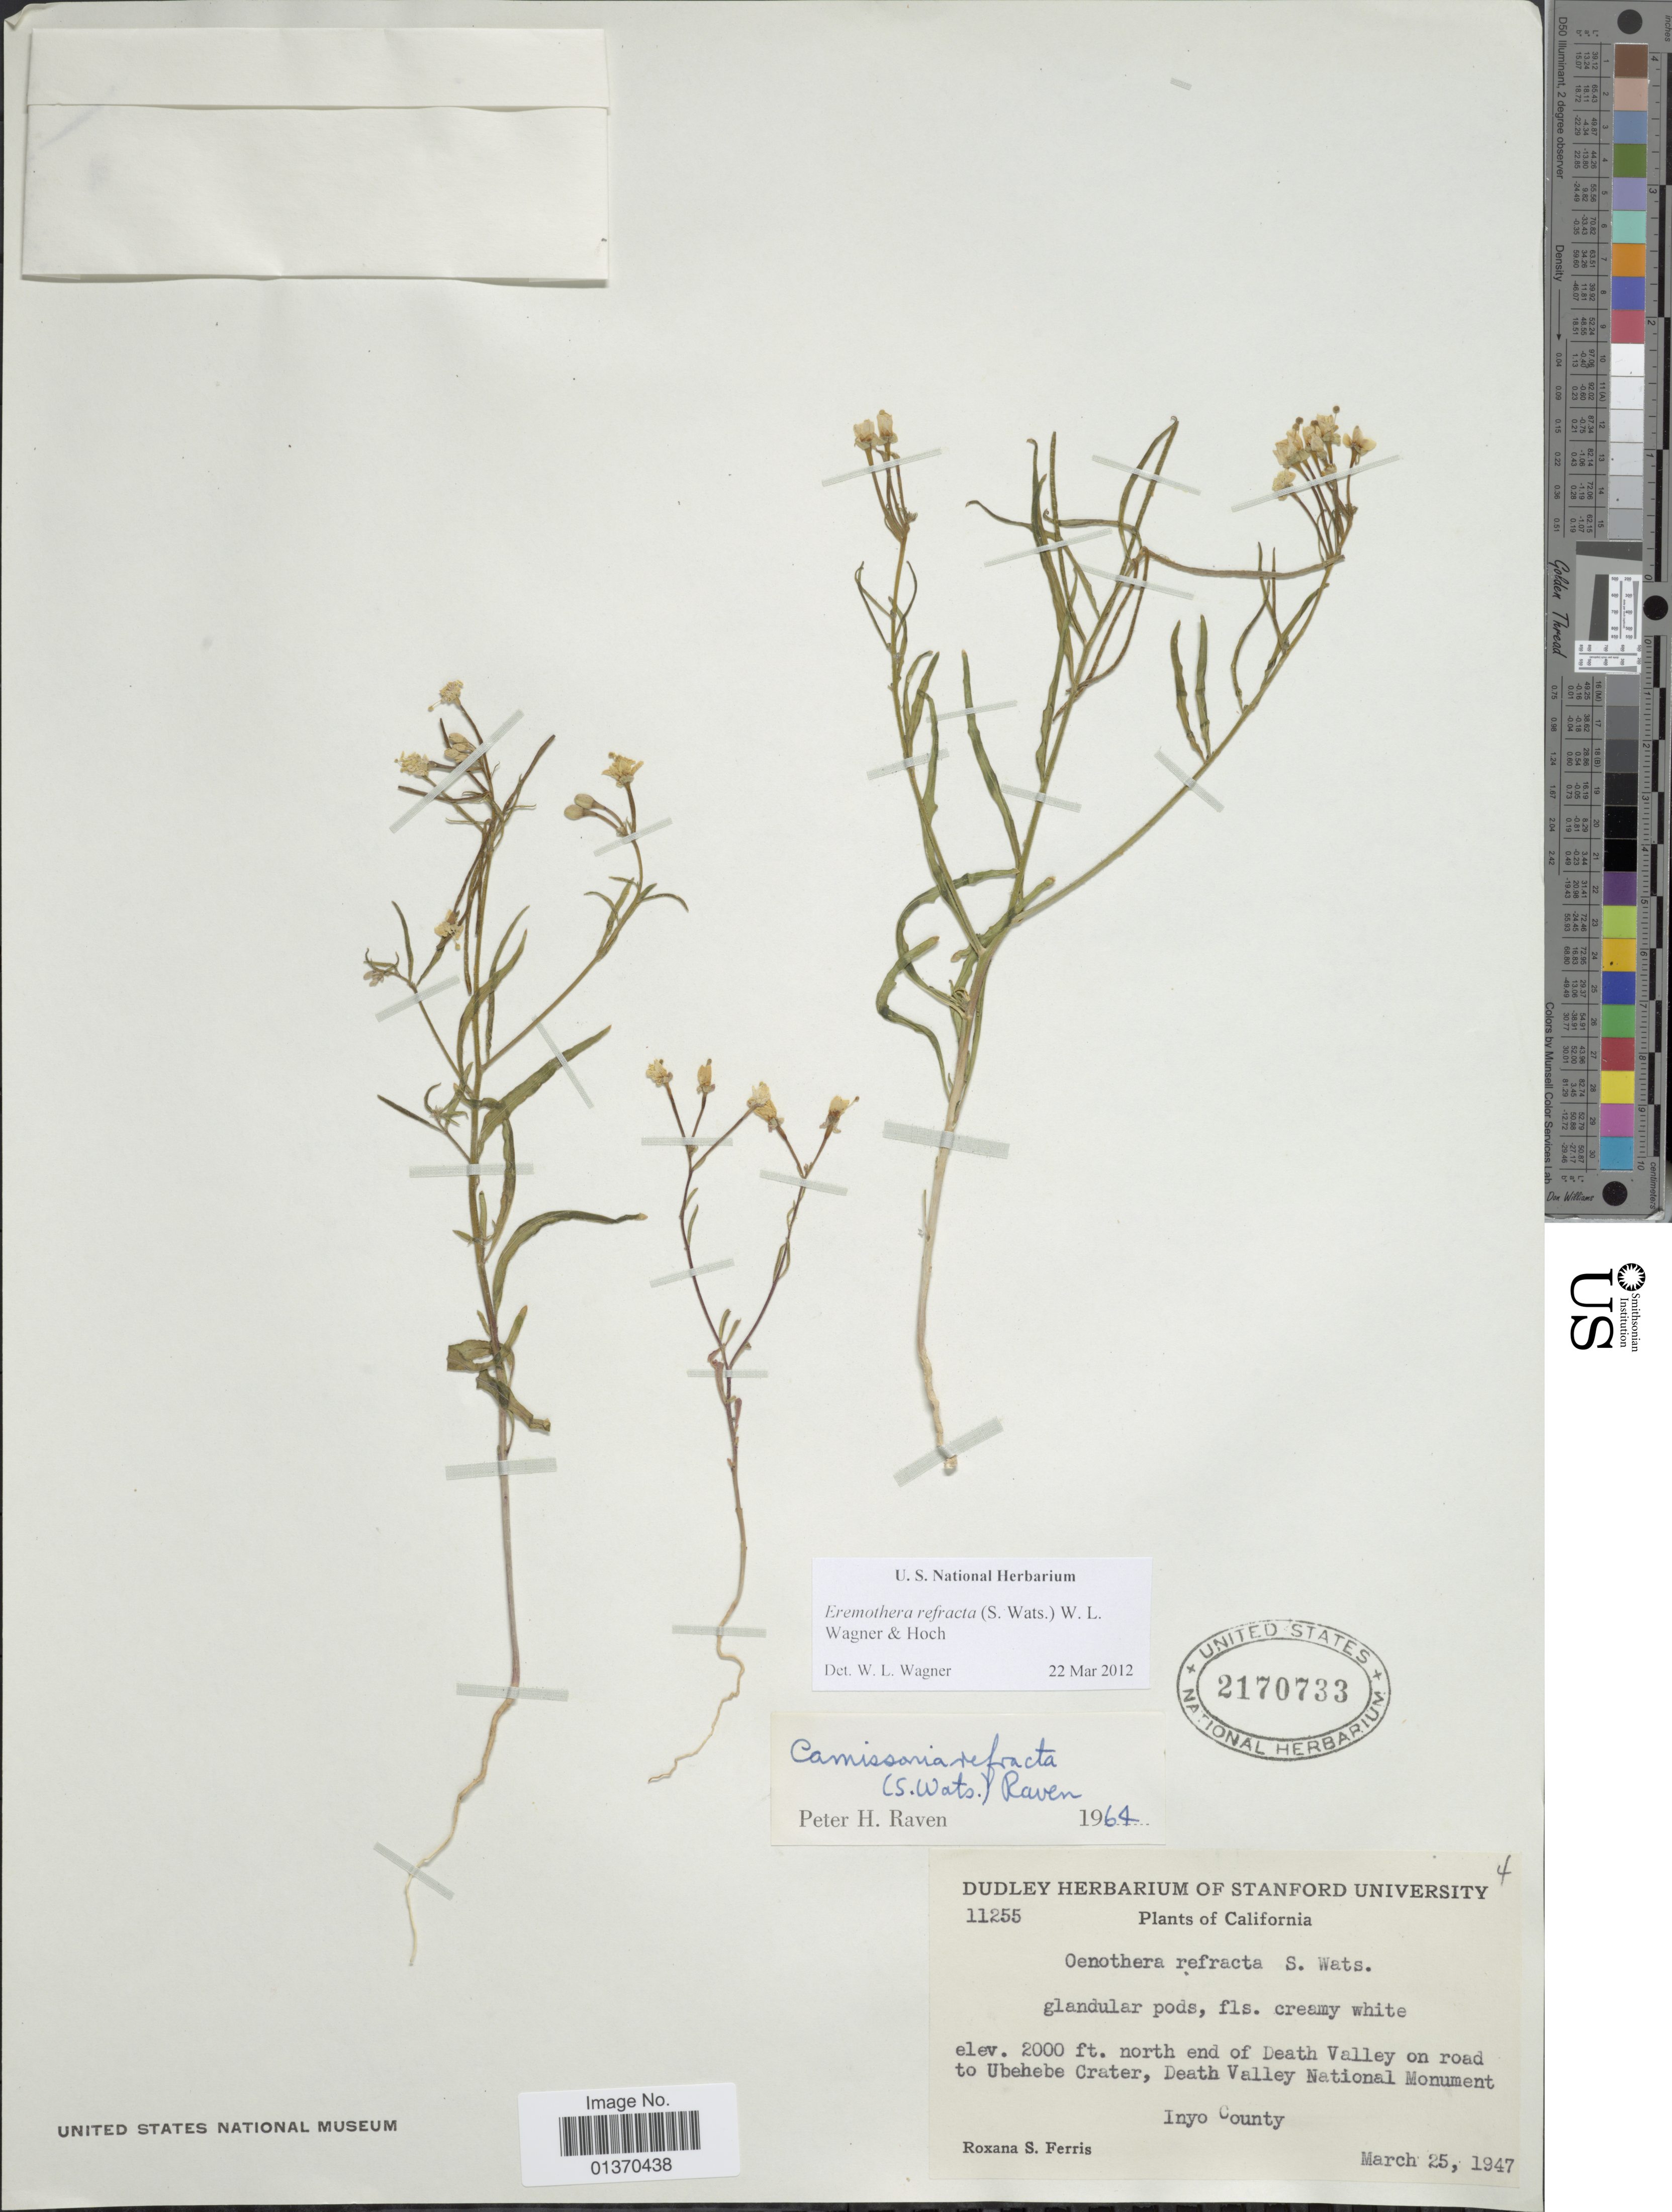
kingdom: Plantae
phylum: Tracheophyta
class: Magnoliopsida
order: Myrtales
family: Onagraceae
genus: Eremothera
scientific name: Eremothera refracta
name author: (S. Watson) W.L. Wagner & Hoch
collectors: R. S. Ferris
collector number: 11255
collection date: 1947-03-25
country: United States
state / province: California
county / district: Inyo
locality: North end of Death Valley on road to Ubehebe Crater, Death Valley National Monument, Inyo County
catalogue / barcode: US 2170733